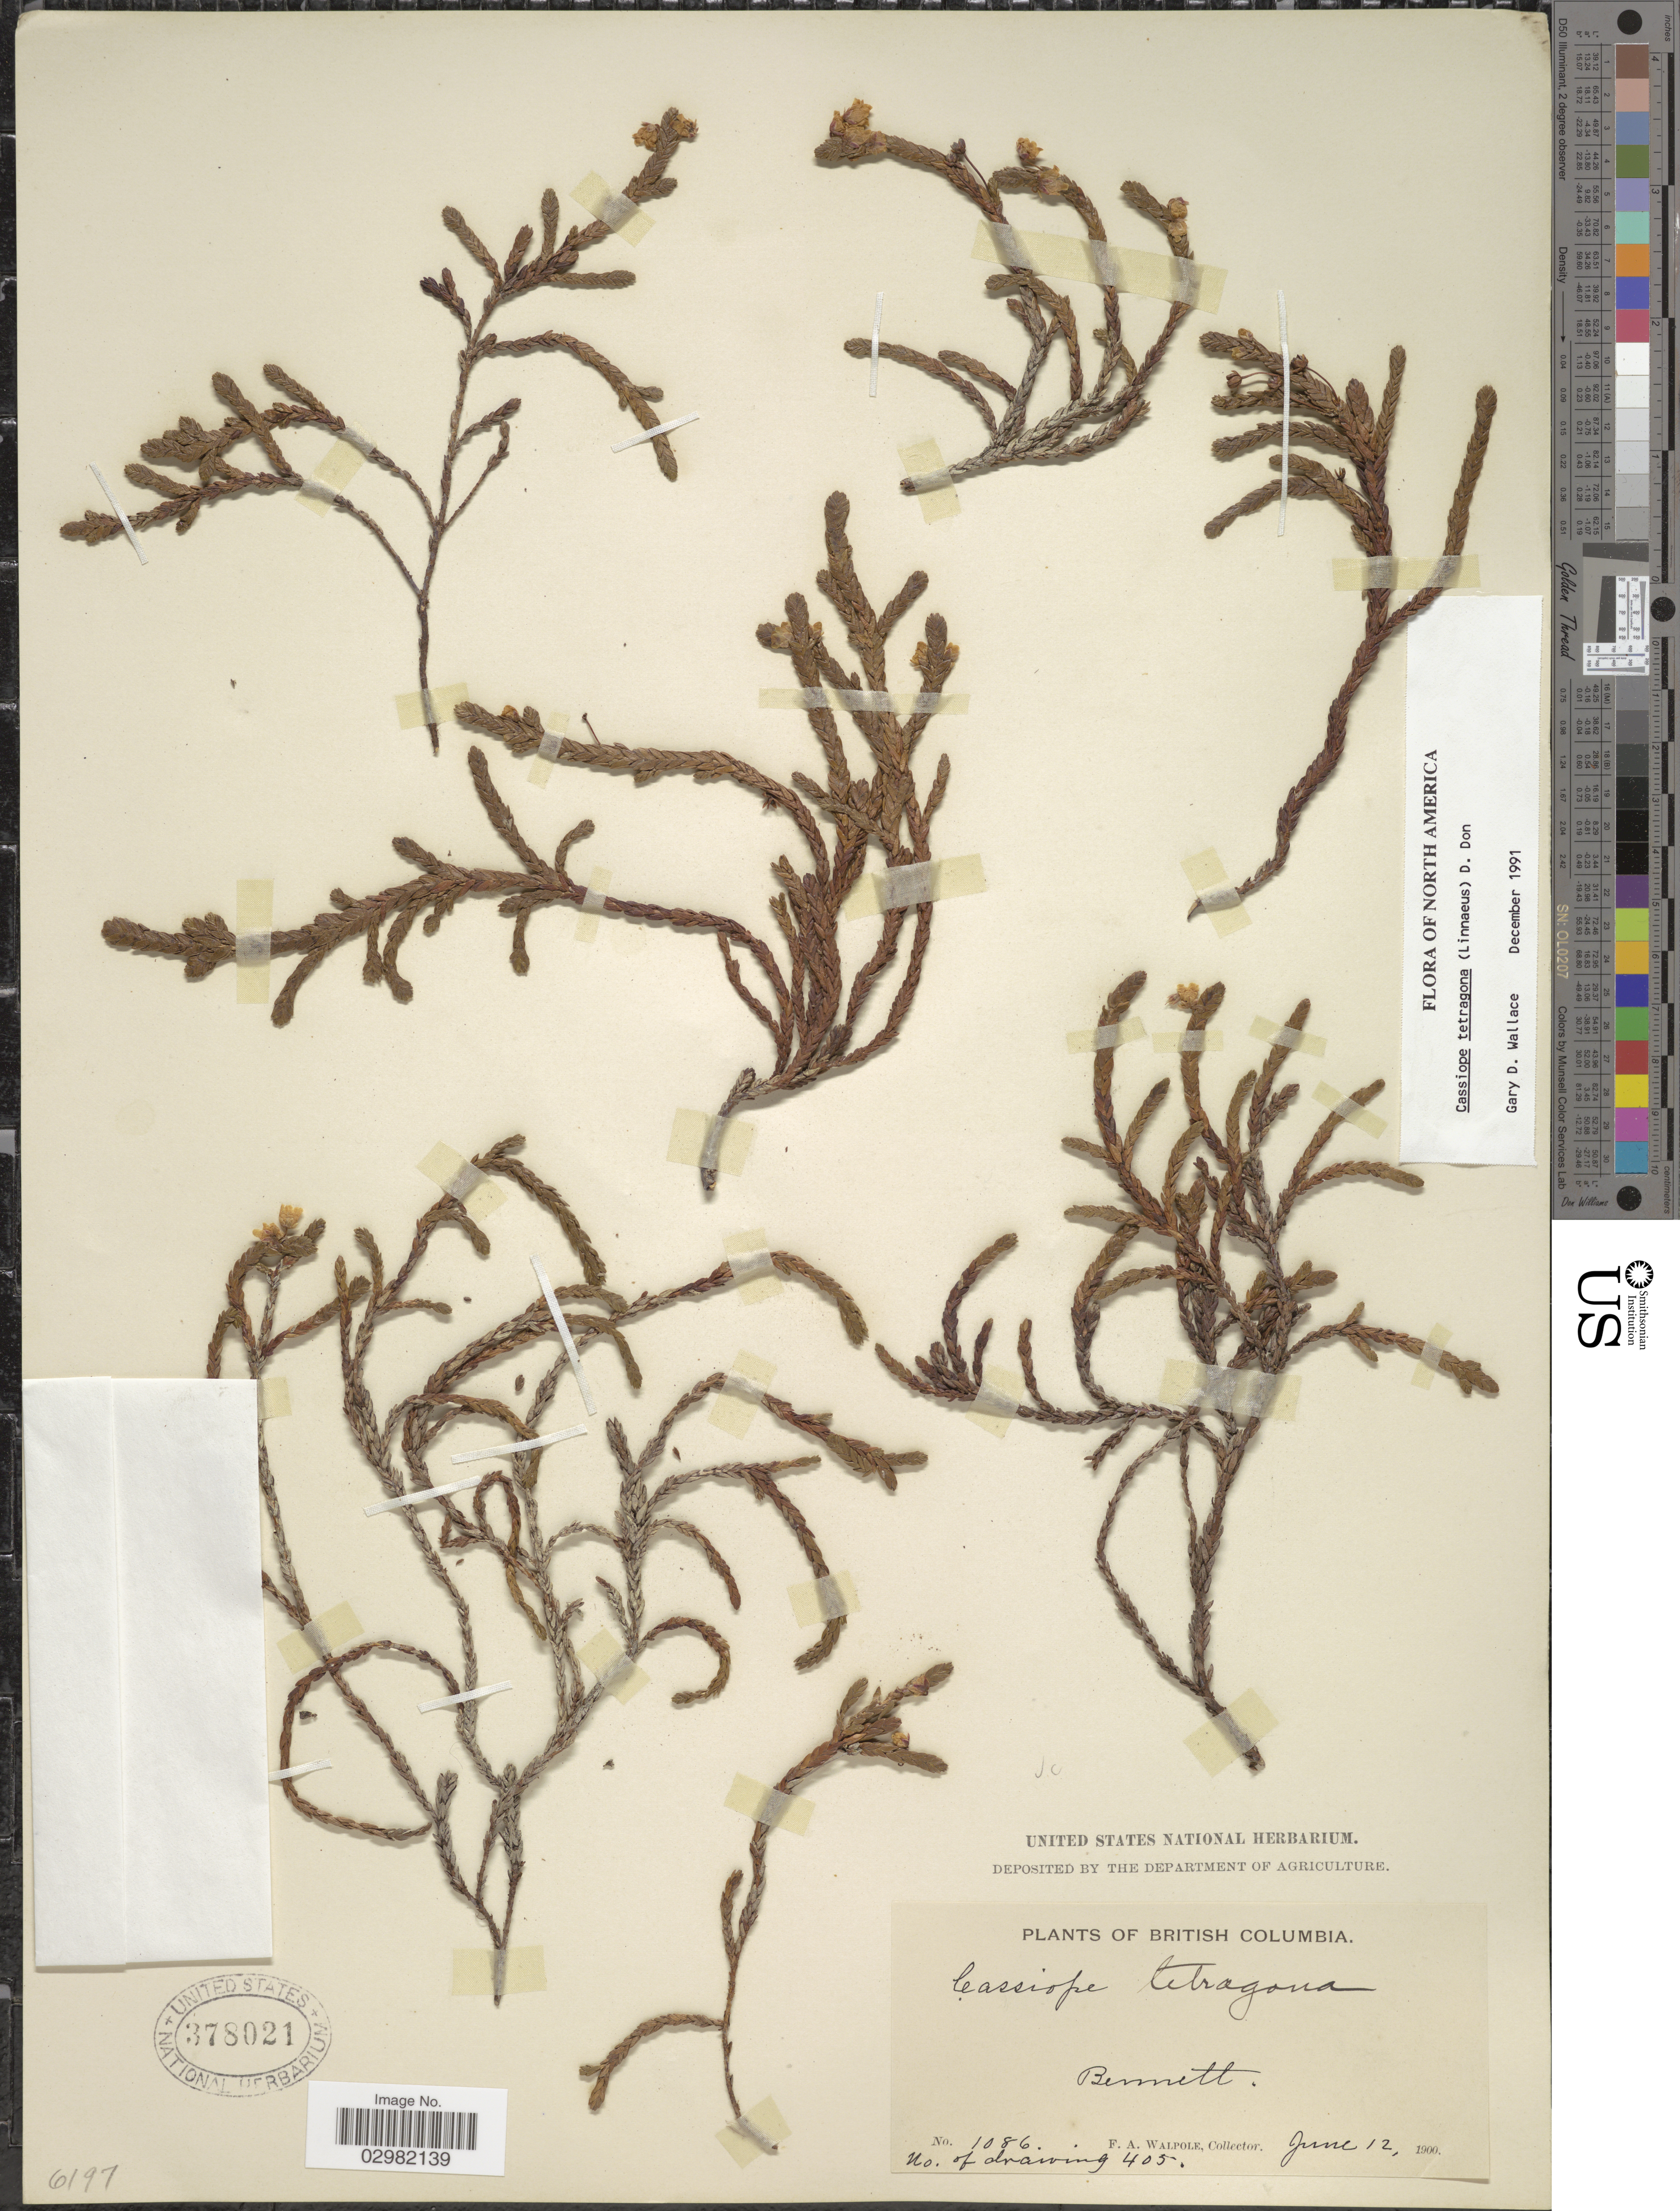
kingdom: Plantae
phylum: Tracheophyta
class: Magnoliopsida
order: Ericales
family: Ericaceae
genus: Cassiope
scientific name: Cassiope tetragona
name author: (L.) D. Don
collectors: F. Walpole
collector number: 1086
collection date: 1900-06-12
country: Canada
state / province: British Columbia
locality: Bennett.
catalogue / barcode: US 378021